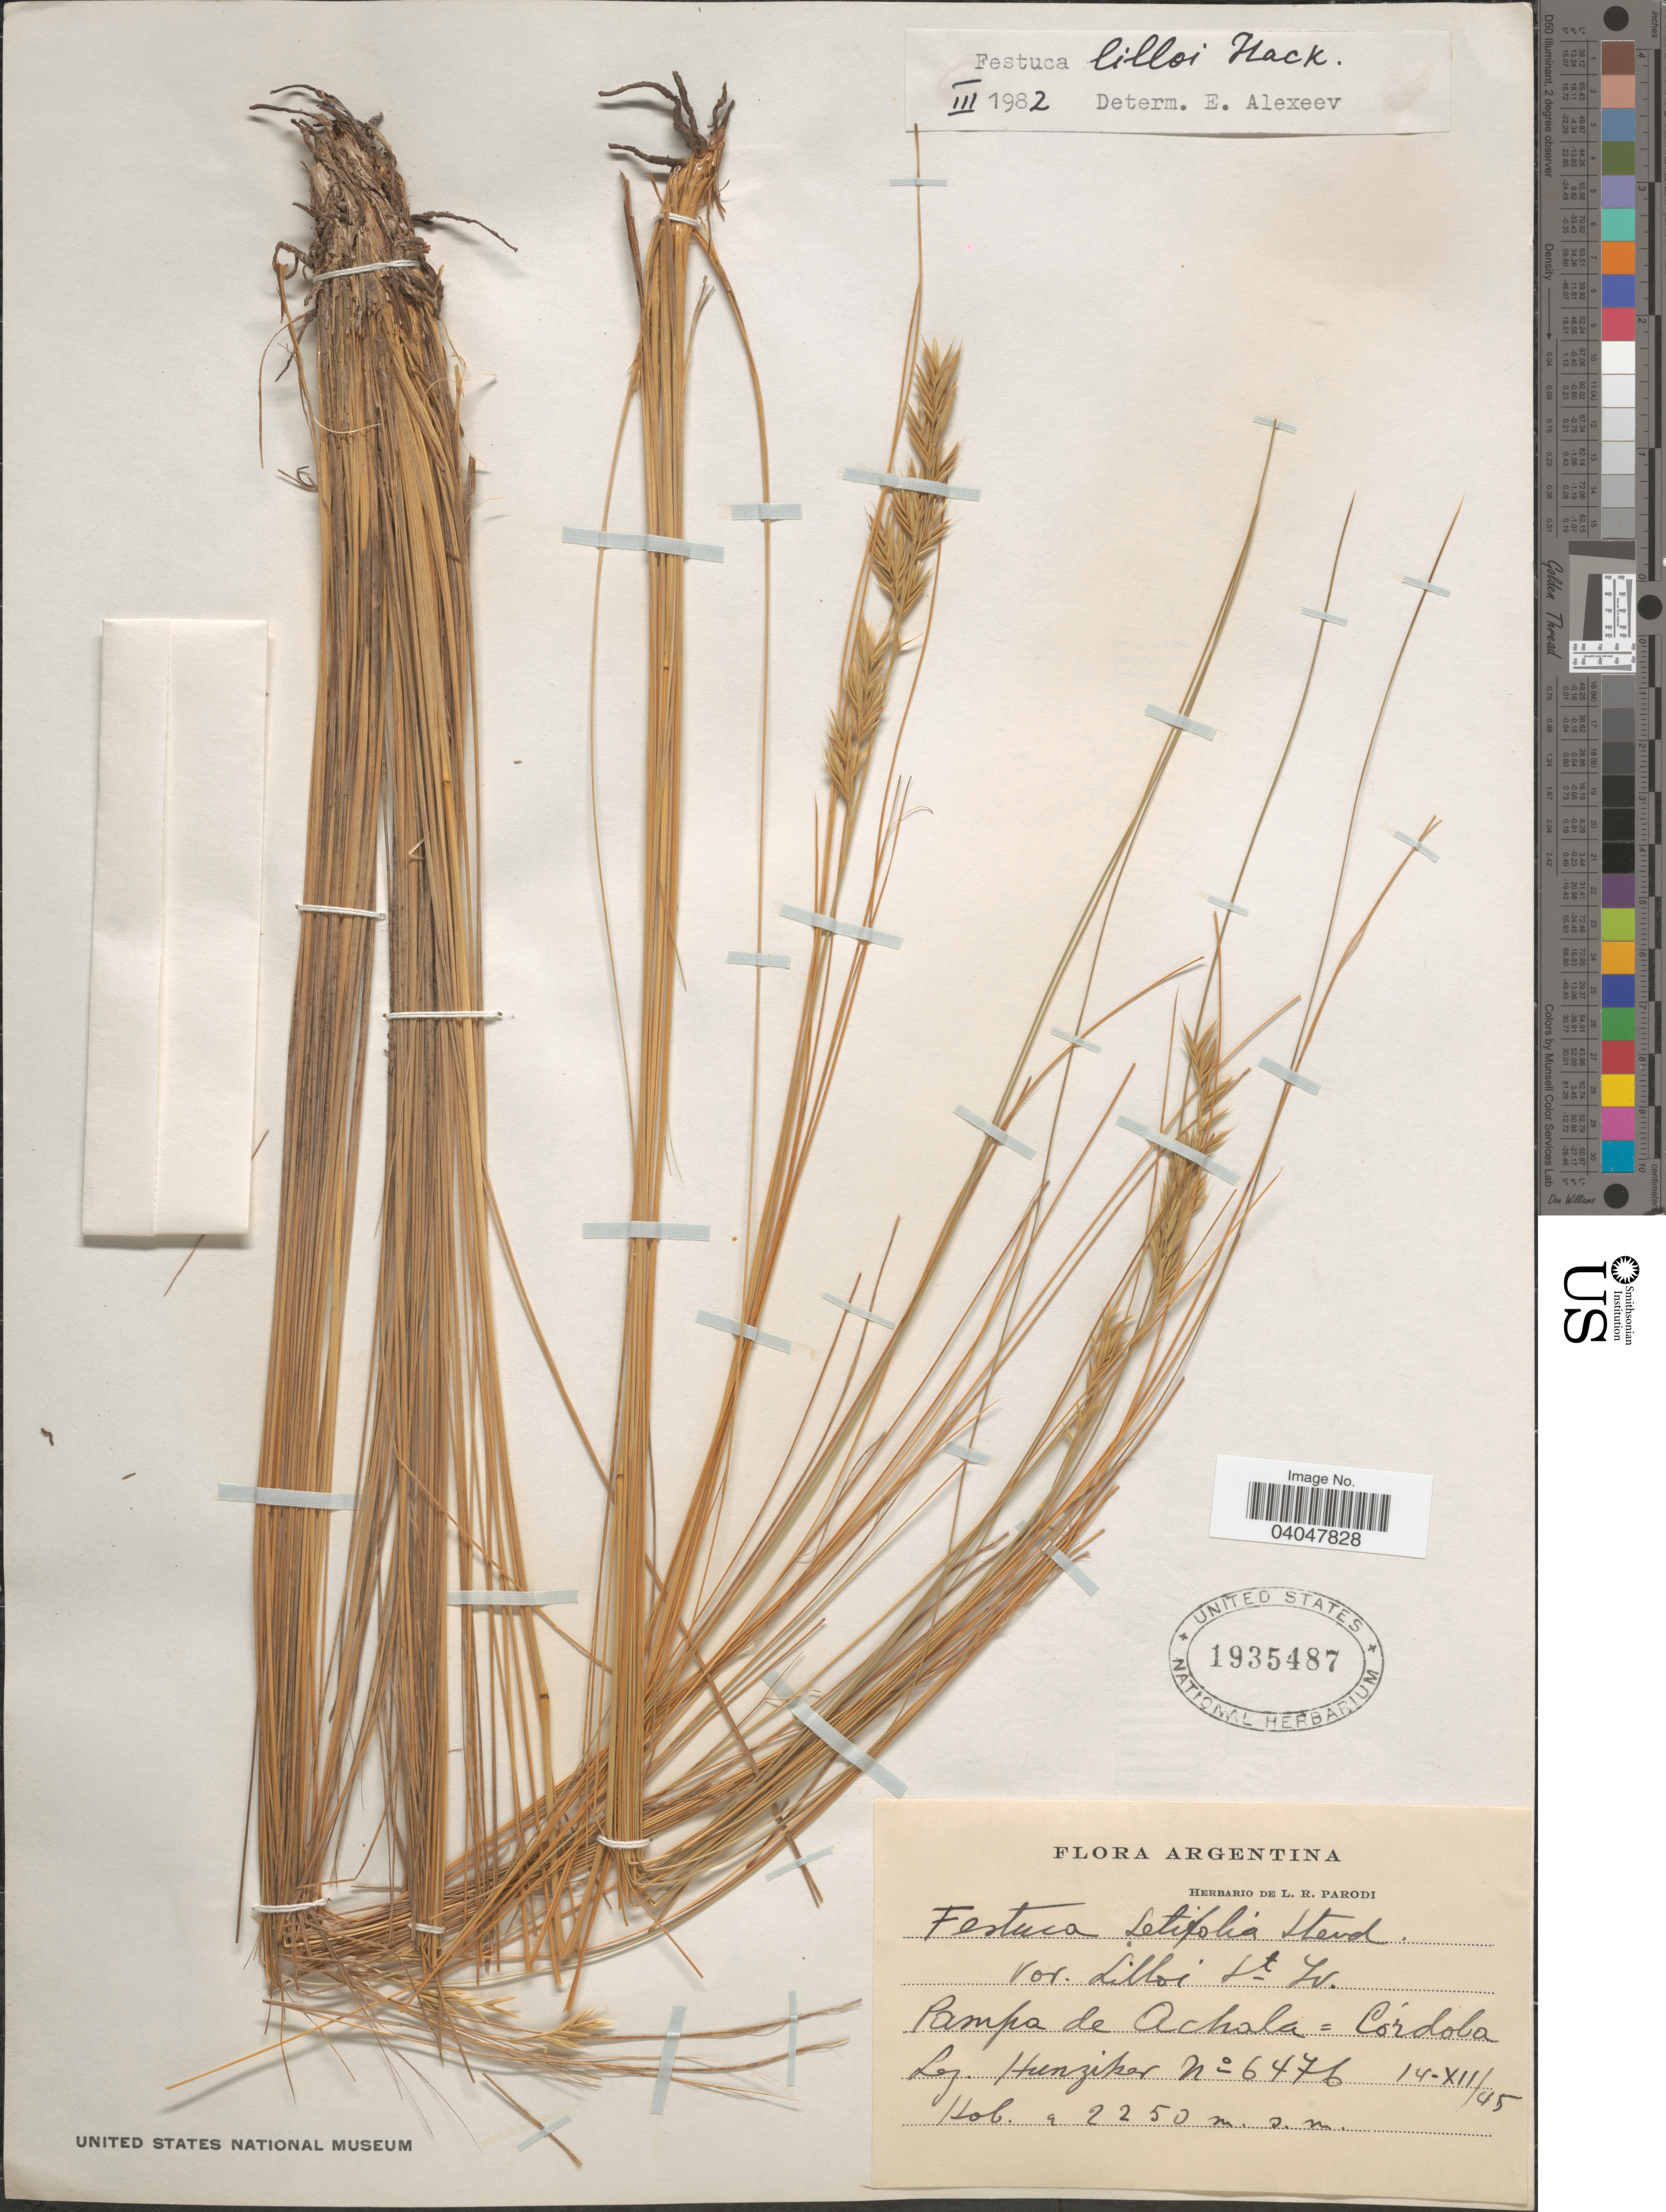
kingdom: Plantae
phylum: Tracheophyta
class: Liliopsida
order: Poales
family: Poaceae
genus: Festuca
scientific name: Festuca lilloi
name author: Hack. in Stuck.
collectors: A. T. Hunziker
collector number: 6476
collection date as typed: Transcribed d/m/y: 14/12/45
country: Argentina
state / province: Cordoba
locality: Pampa de Achala.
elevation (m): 2250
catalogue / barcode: US 1935487